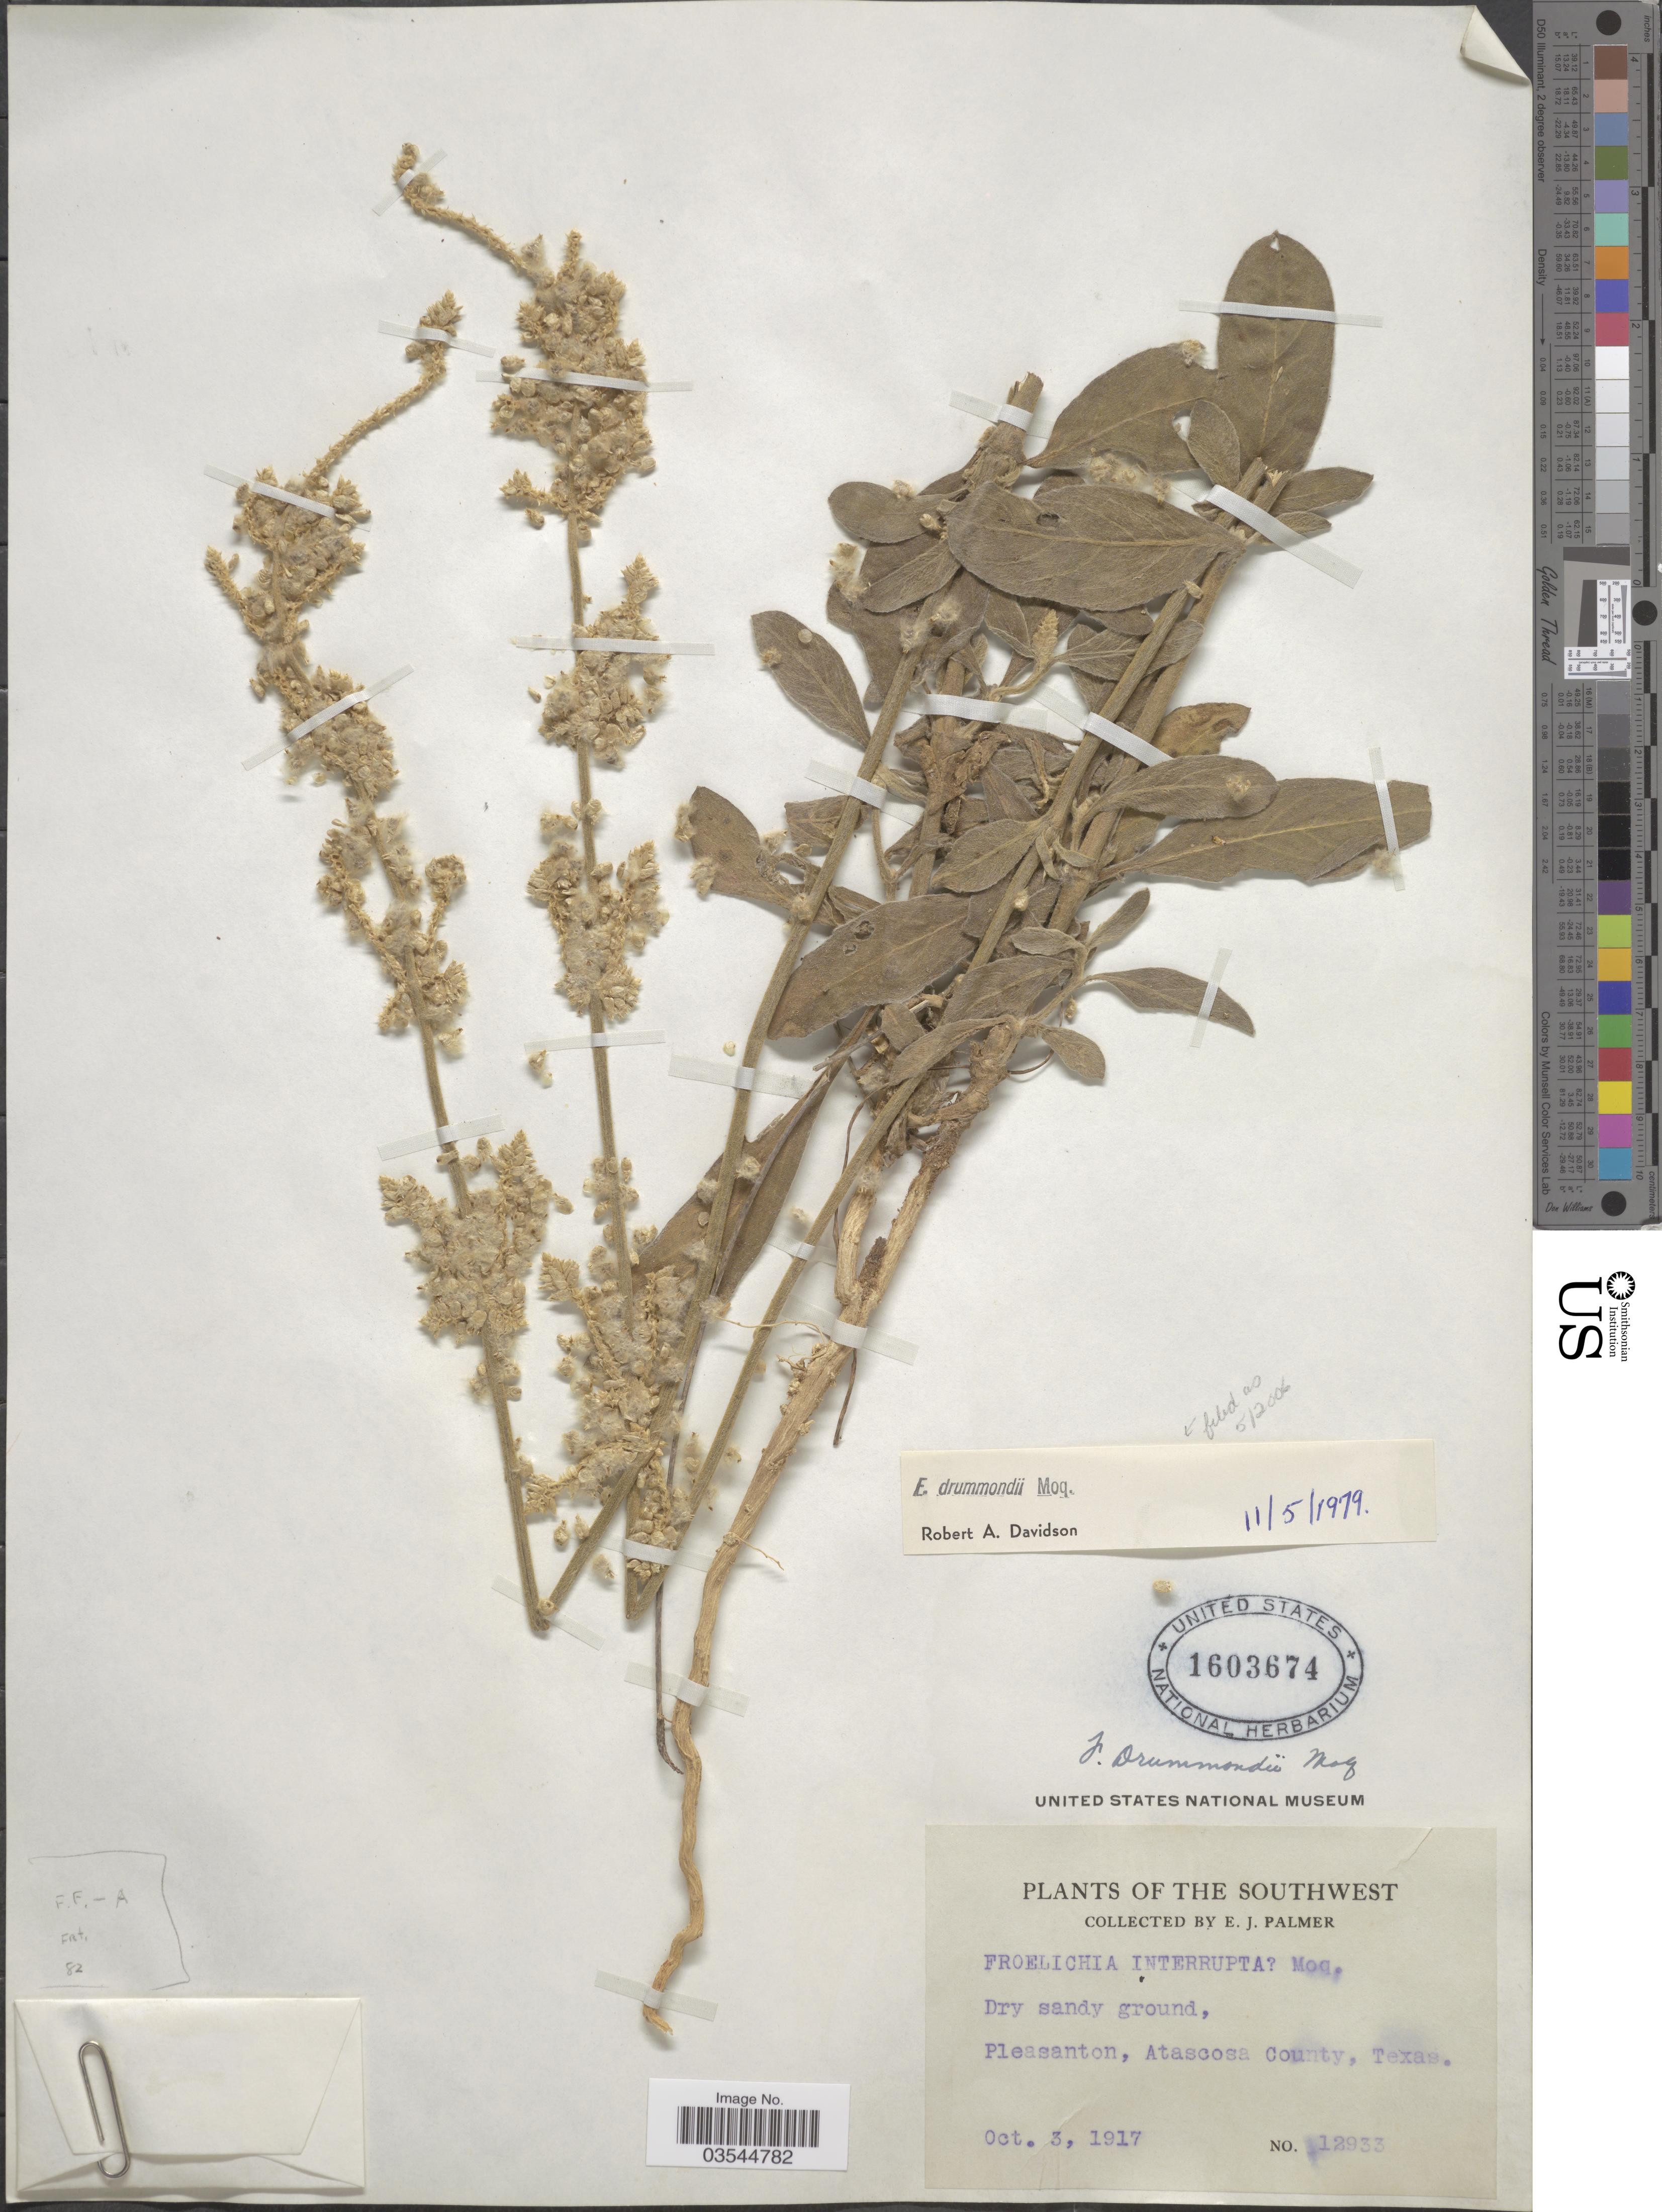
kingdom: Plantae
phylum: Tracheophyta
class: Magnoliopsida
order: Caryophyllales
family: Amaranthaceae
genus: Froelichia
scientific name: Froelichia drummondii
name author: Moq.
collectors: E. J. Palmer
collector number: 12933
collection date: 1917-10-03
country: United States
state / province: Texas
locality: The Southwest. Dry sandy ground, Pleasanton, Atascosa County.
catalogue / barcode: US 1603674